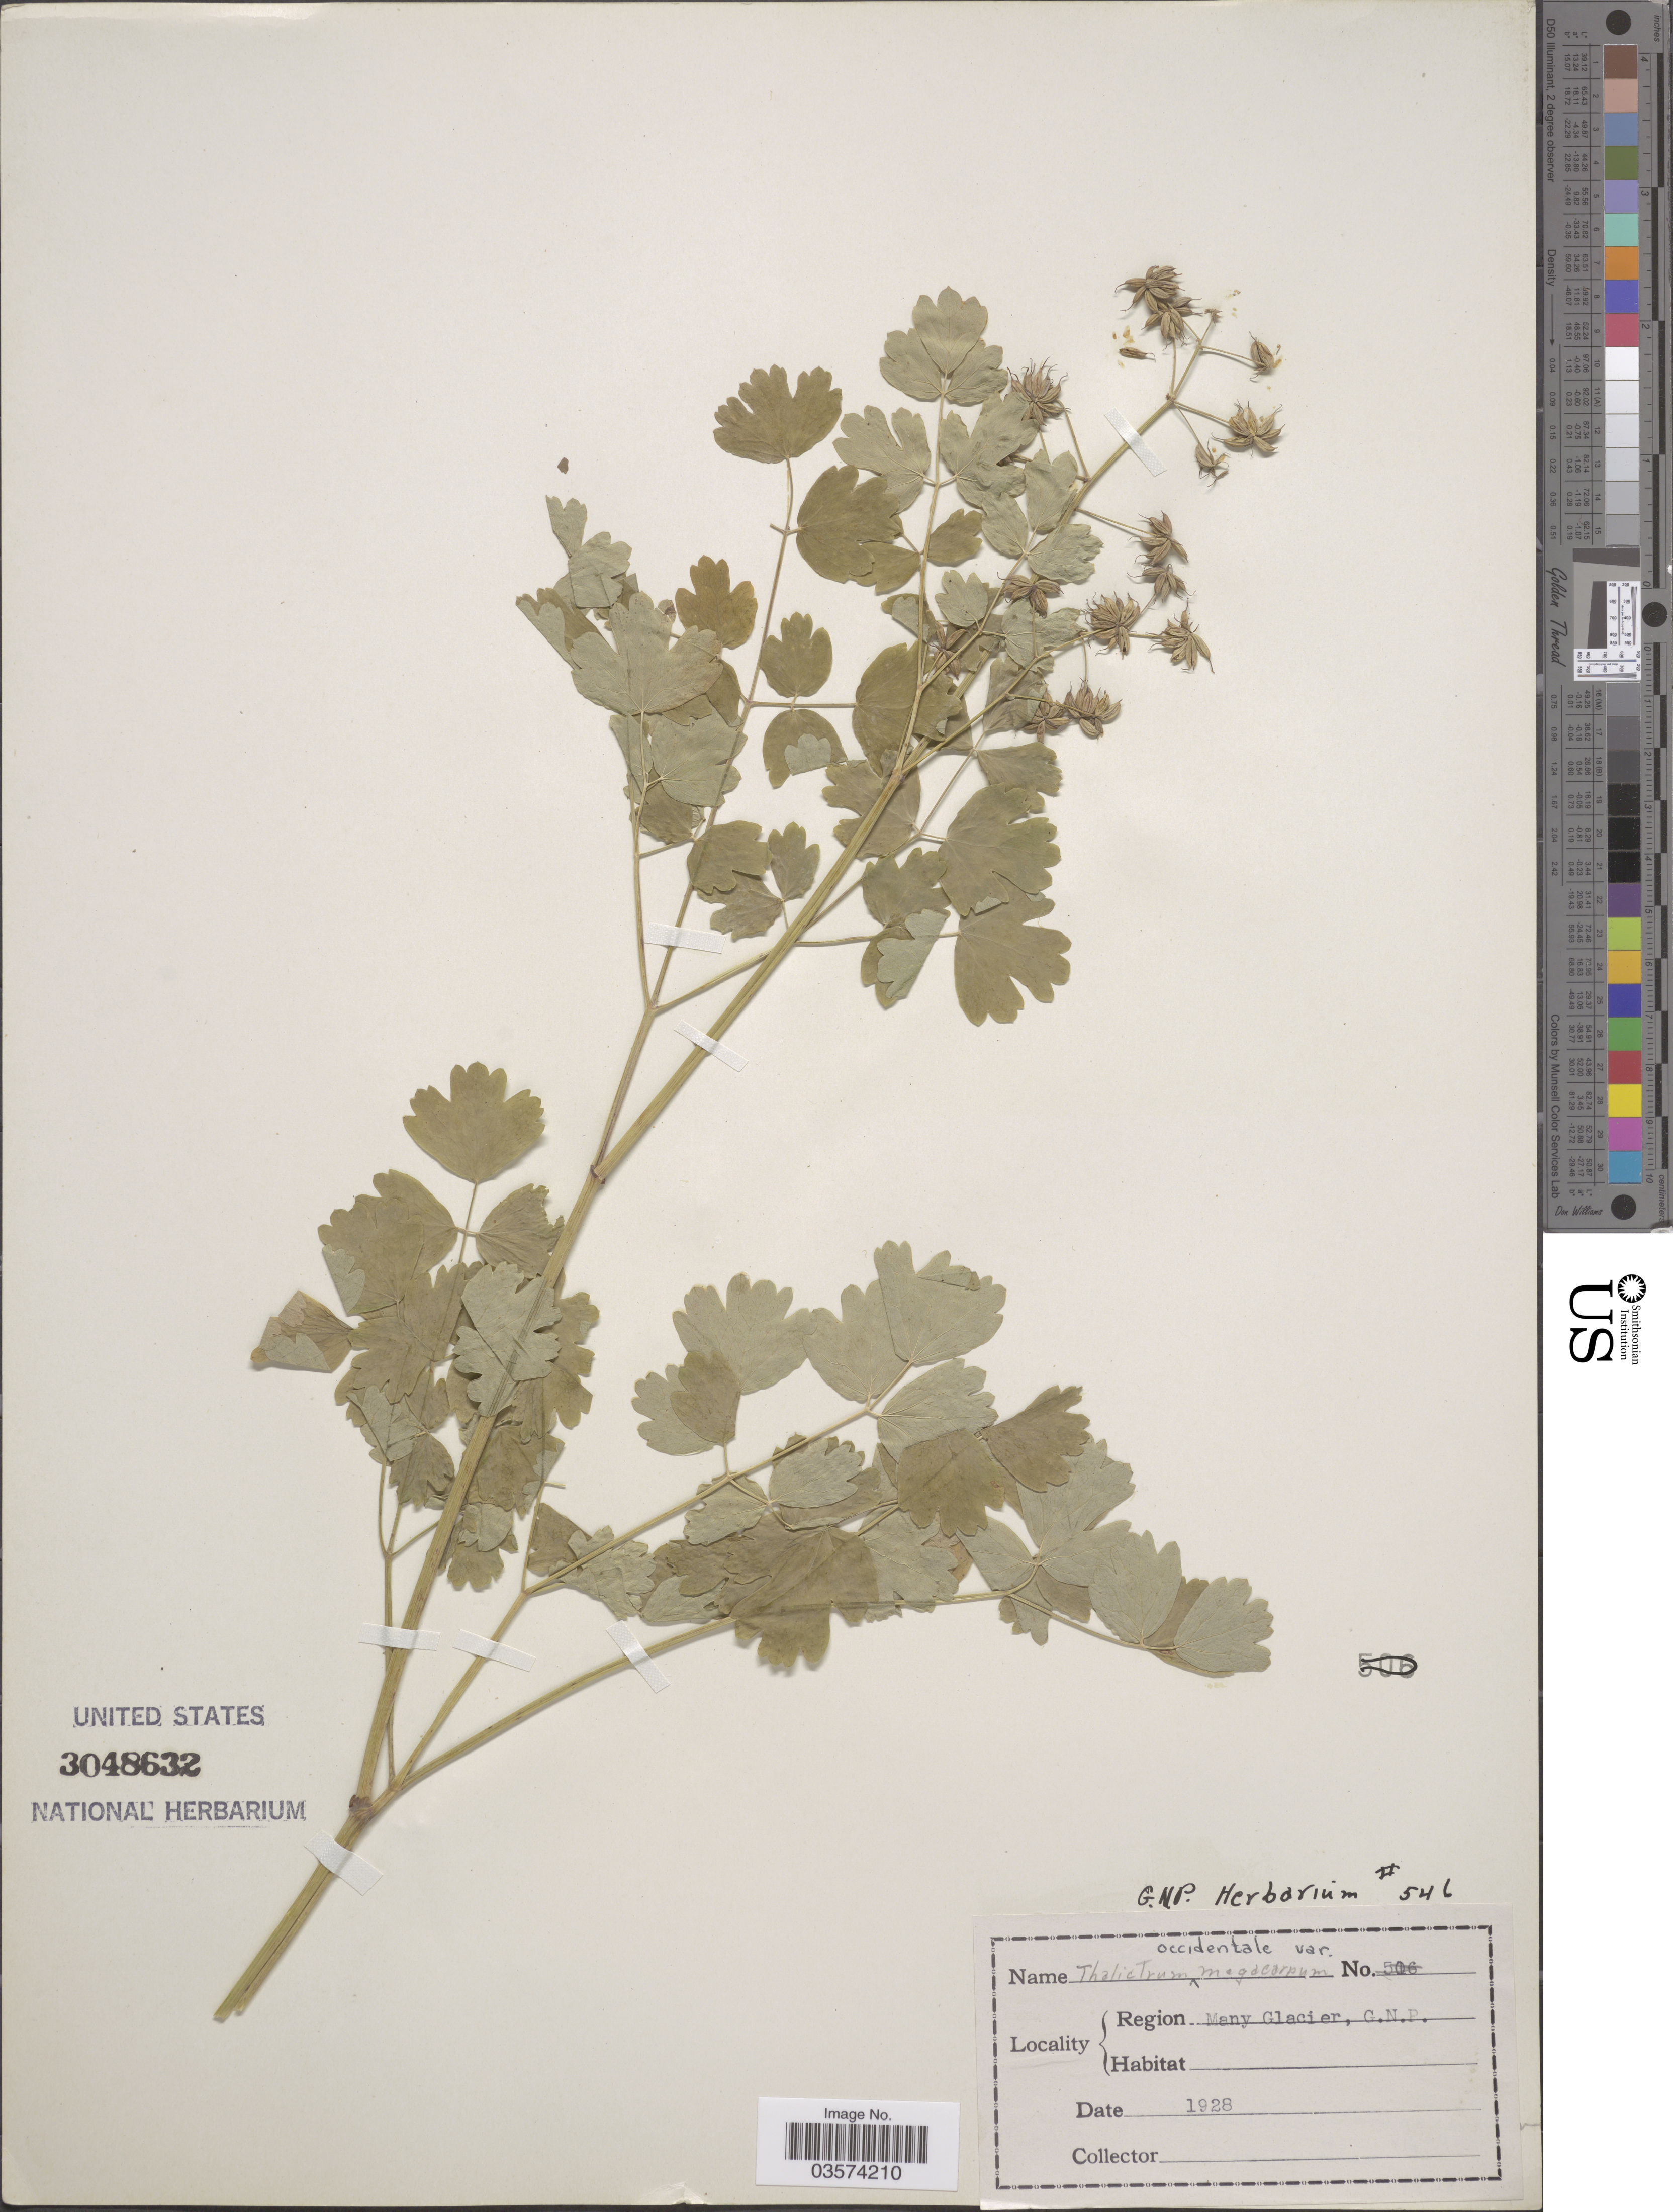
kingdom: Plantae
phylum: Tracheophyta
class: Magnoliopsida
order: Ranunculales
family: Ranunculaceae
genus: Thalictrum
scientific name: Thalictrum occidentale var. megacarpum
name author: (Torr. ex Rydb.) H. St. John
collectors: ex herb. G. N. P.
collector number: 546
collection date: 1928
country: United States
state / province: Montana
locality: Region Many Glacier, G.N.P.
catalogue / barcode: US 3048632